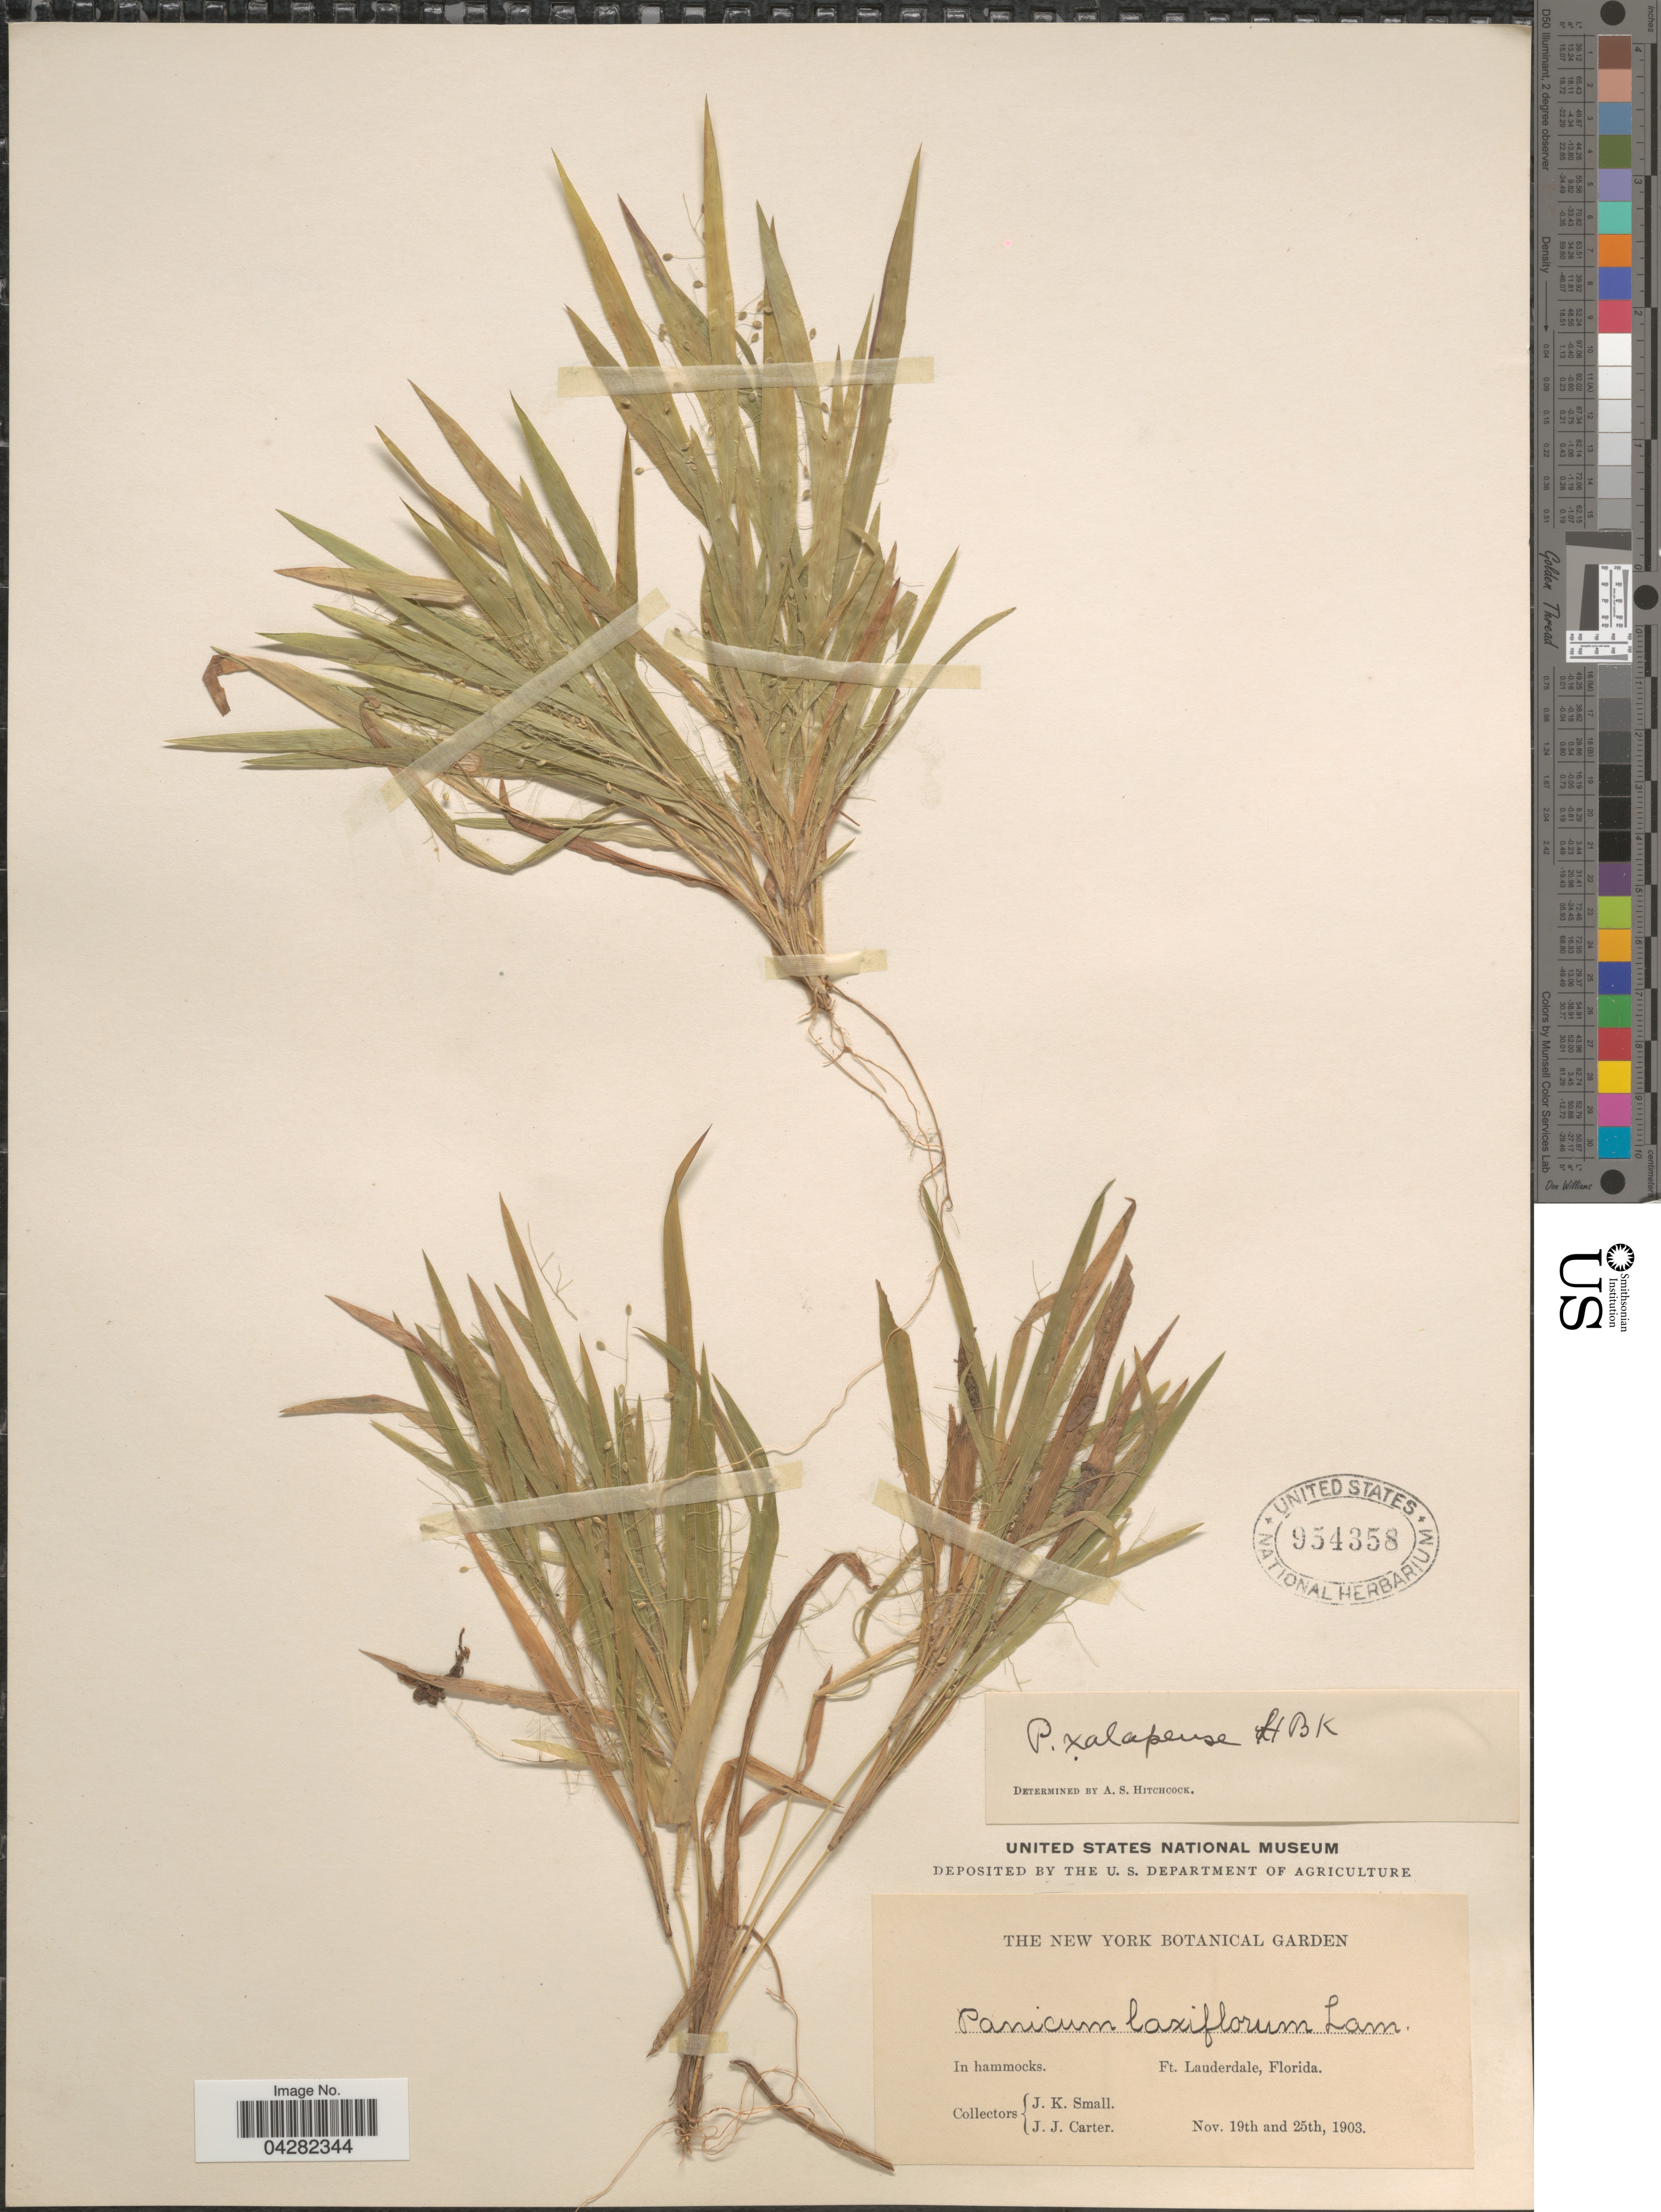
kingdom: Plantae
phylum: Tracheophyta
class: Liliopsida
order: Poales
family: Poaceae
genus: Dichanthelium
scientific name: Dichanthelium laxiflorum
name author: (Lam.) Gould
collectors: J. K. Small & J. Carter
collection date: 1903-11-19/1903-11-25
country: United States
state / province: Florida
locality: In hammocks. Ft. Lauderdale.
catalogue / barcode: US 954358